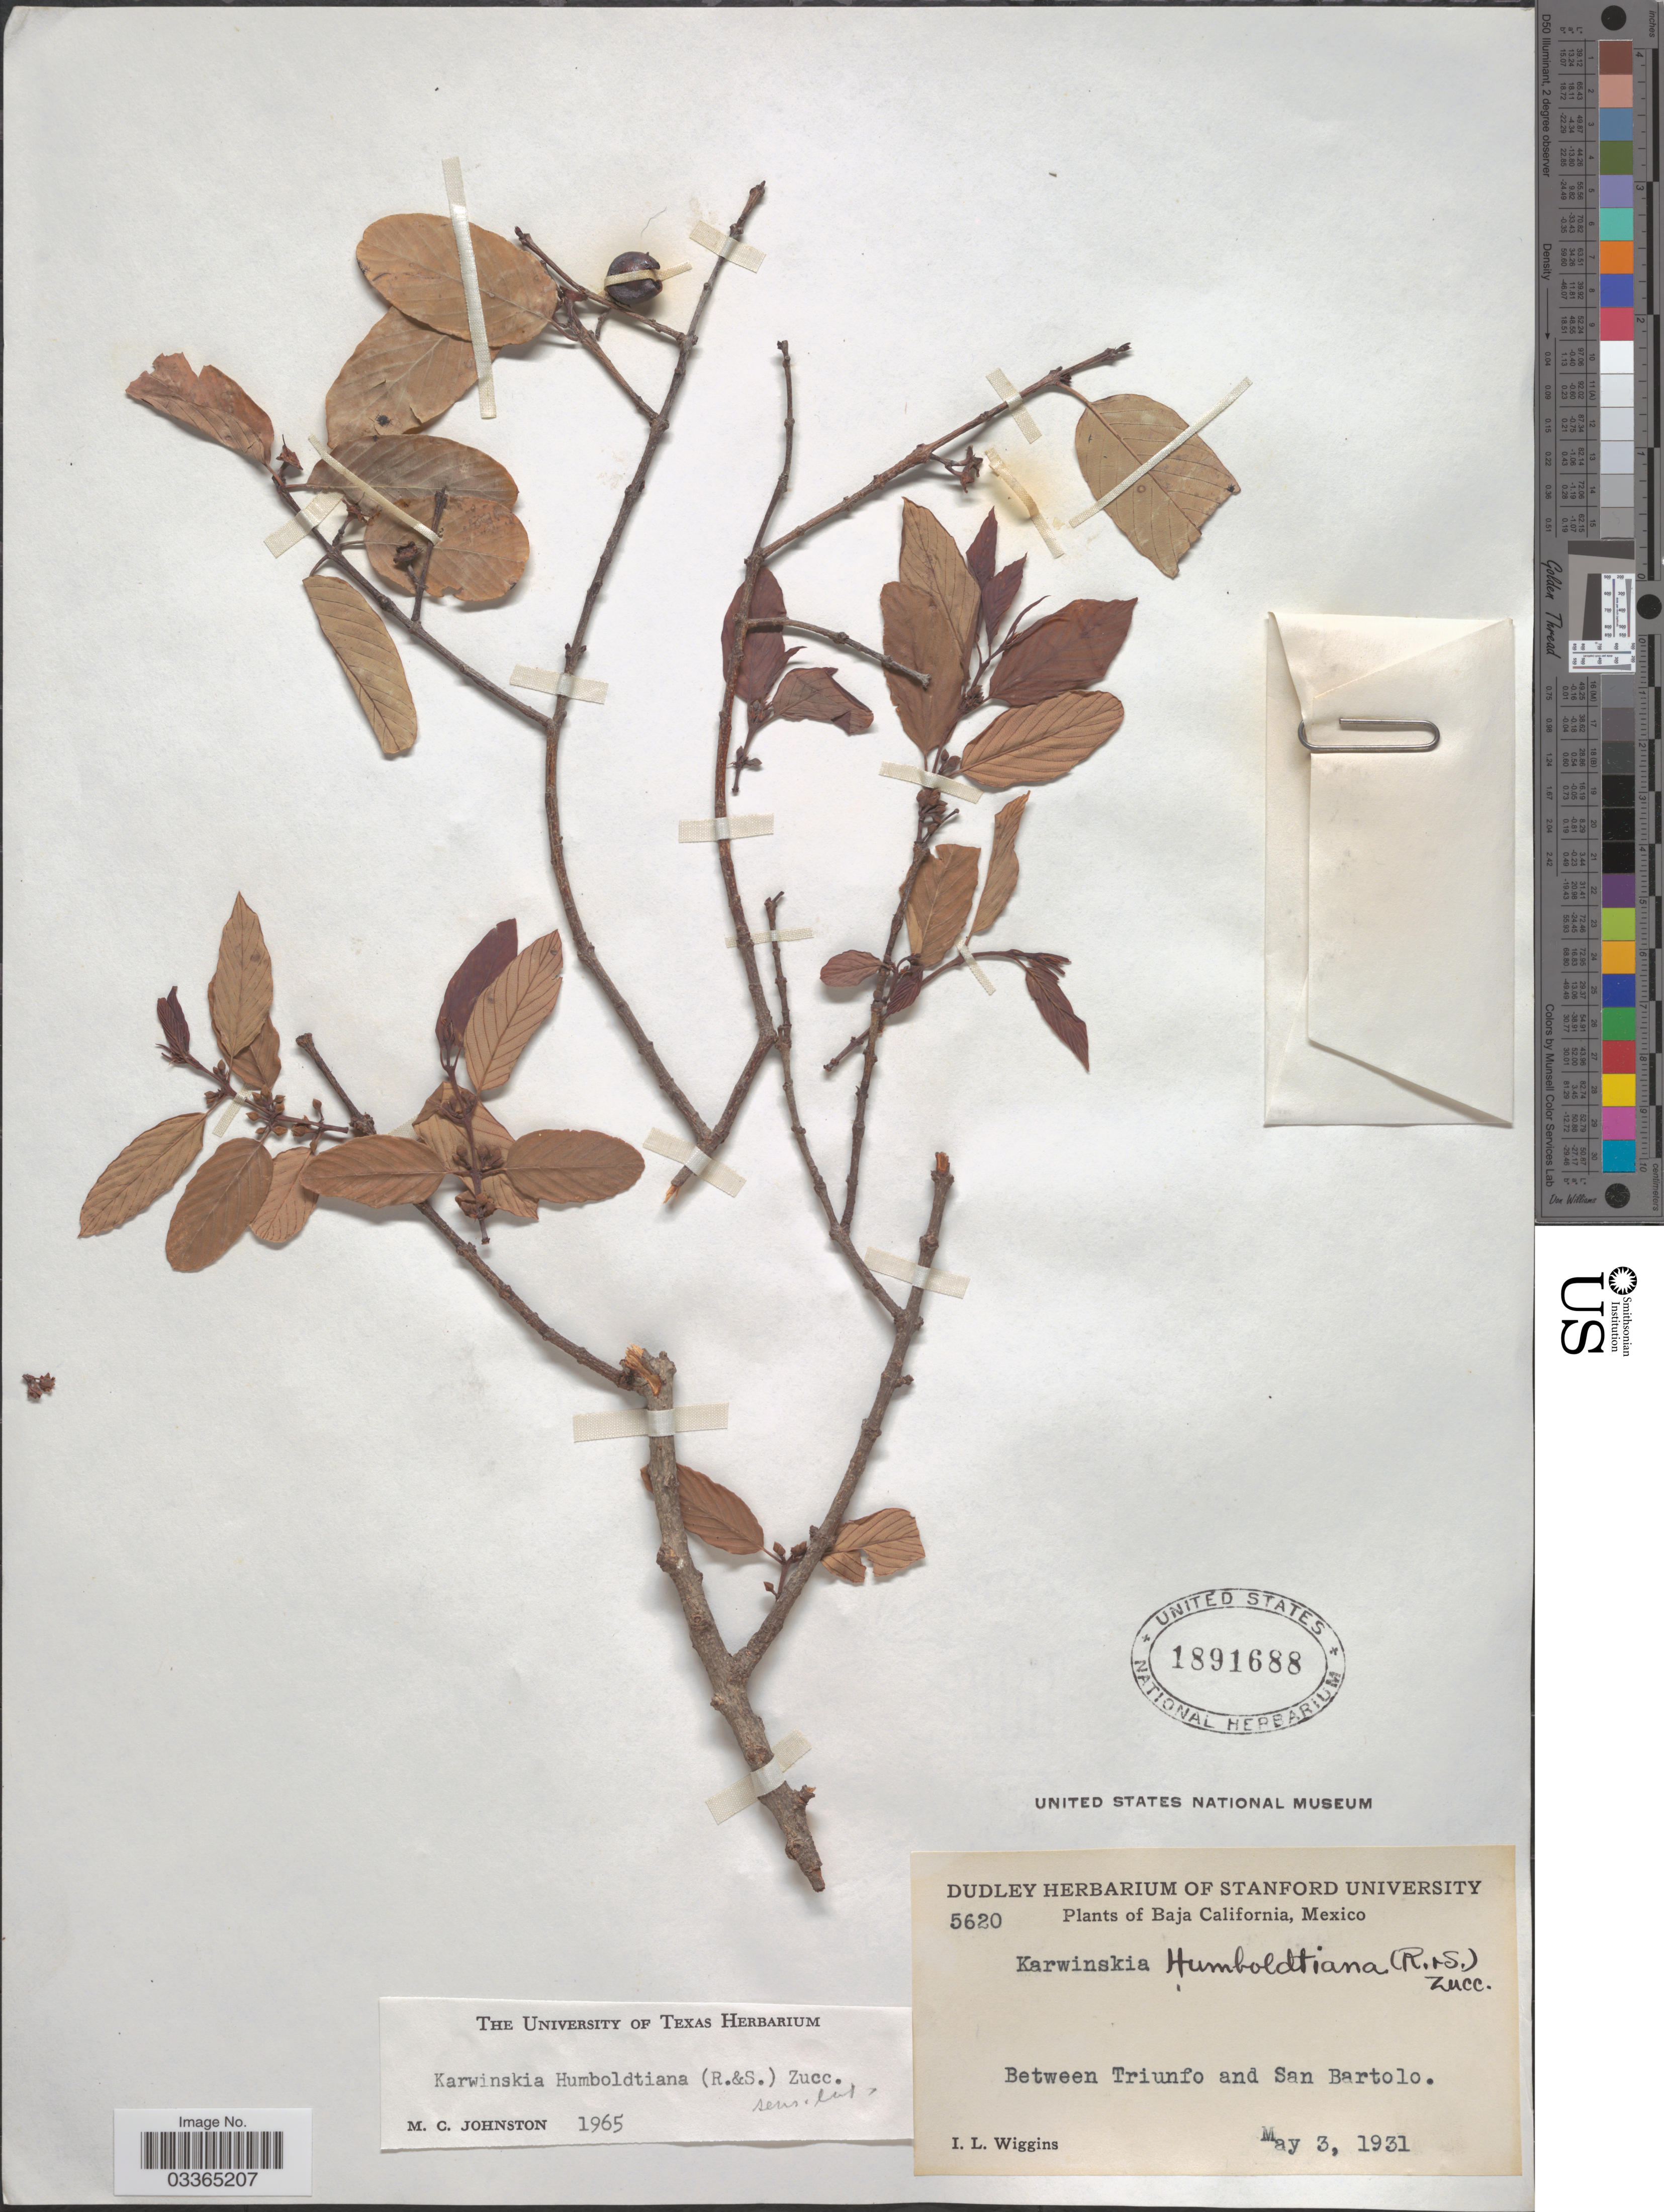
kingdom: Plantae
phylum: Tracheophyta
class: Magnoliopsida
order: Rosales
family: Rhamnaceae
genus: Karwinskia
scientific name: Karwinskia humboldtiana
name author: (Schult.) Zucc.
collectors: I. L. Wiggins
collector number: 5620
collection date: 1931-05-03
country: Mexico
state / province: Baja California Sur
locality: Between Triunfo and San Bartolo.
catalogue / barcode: US 1891688